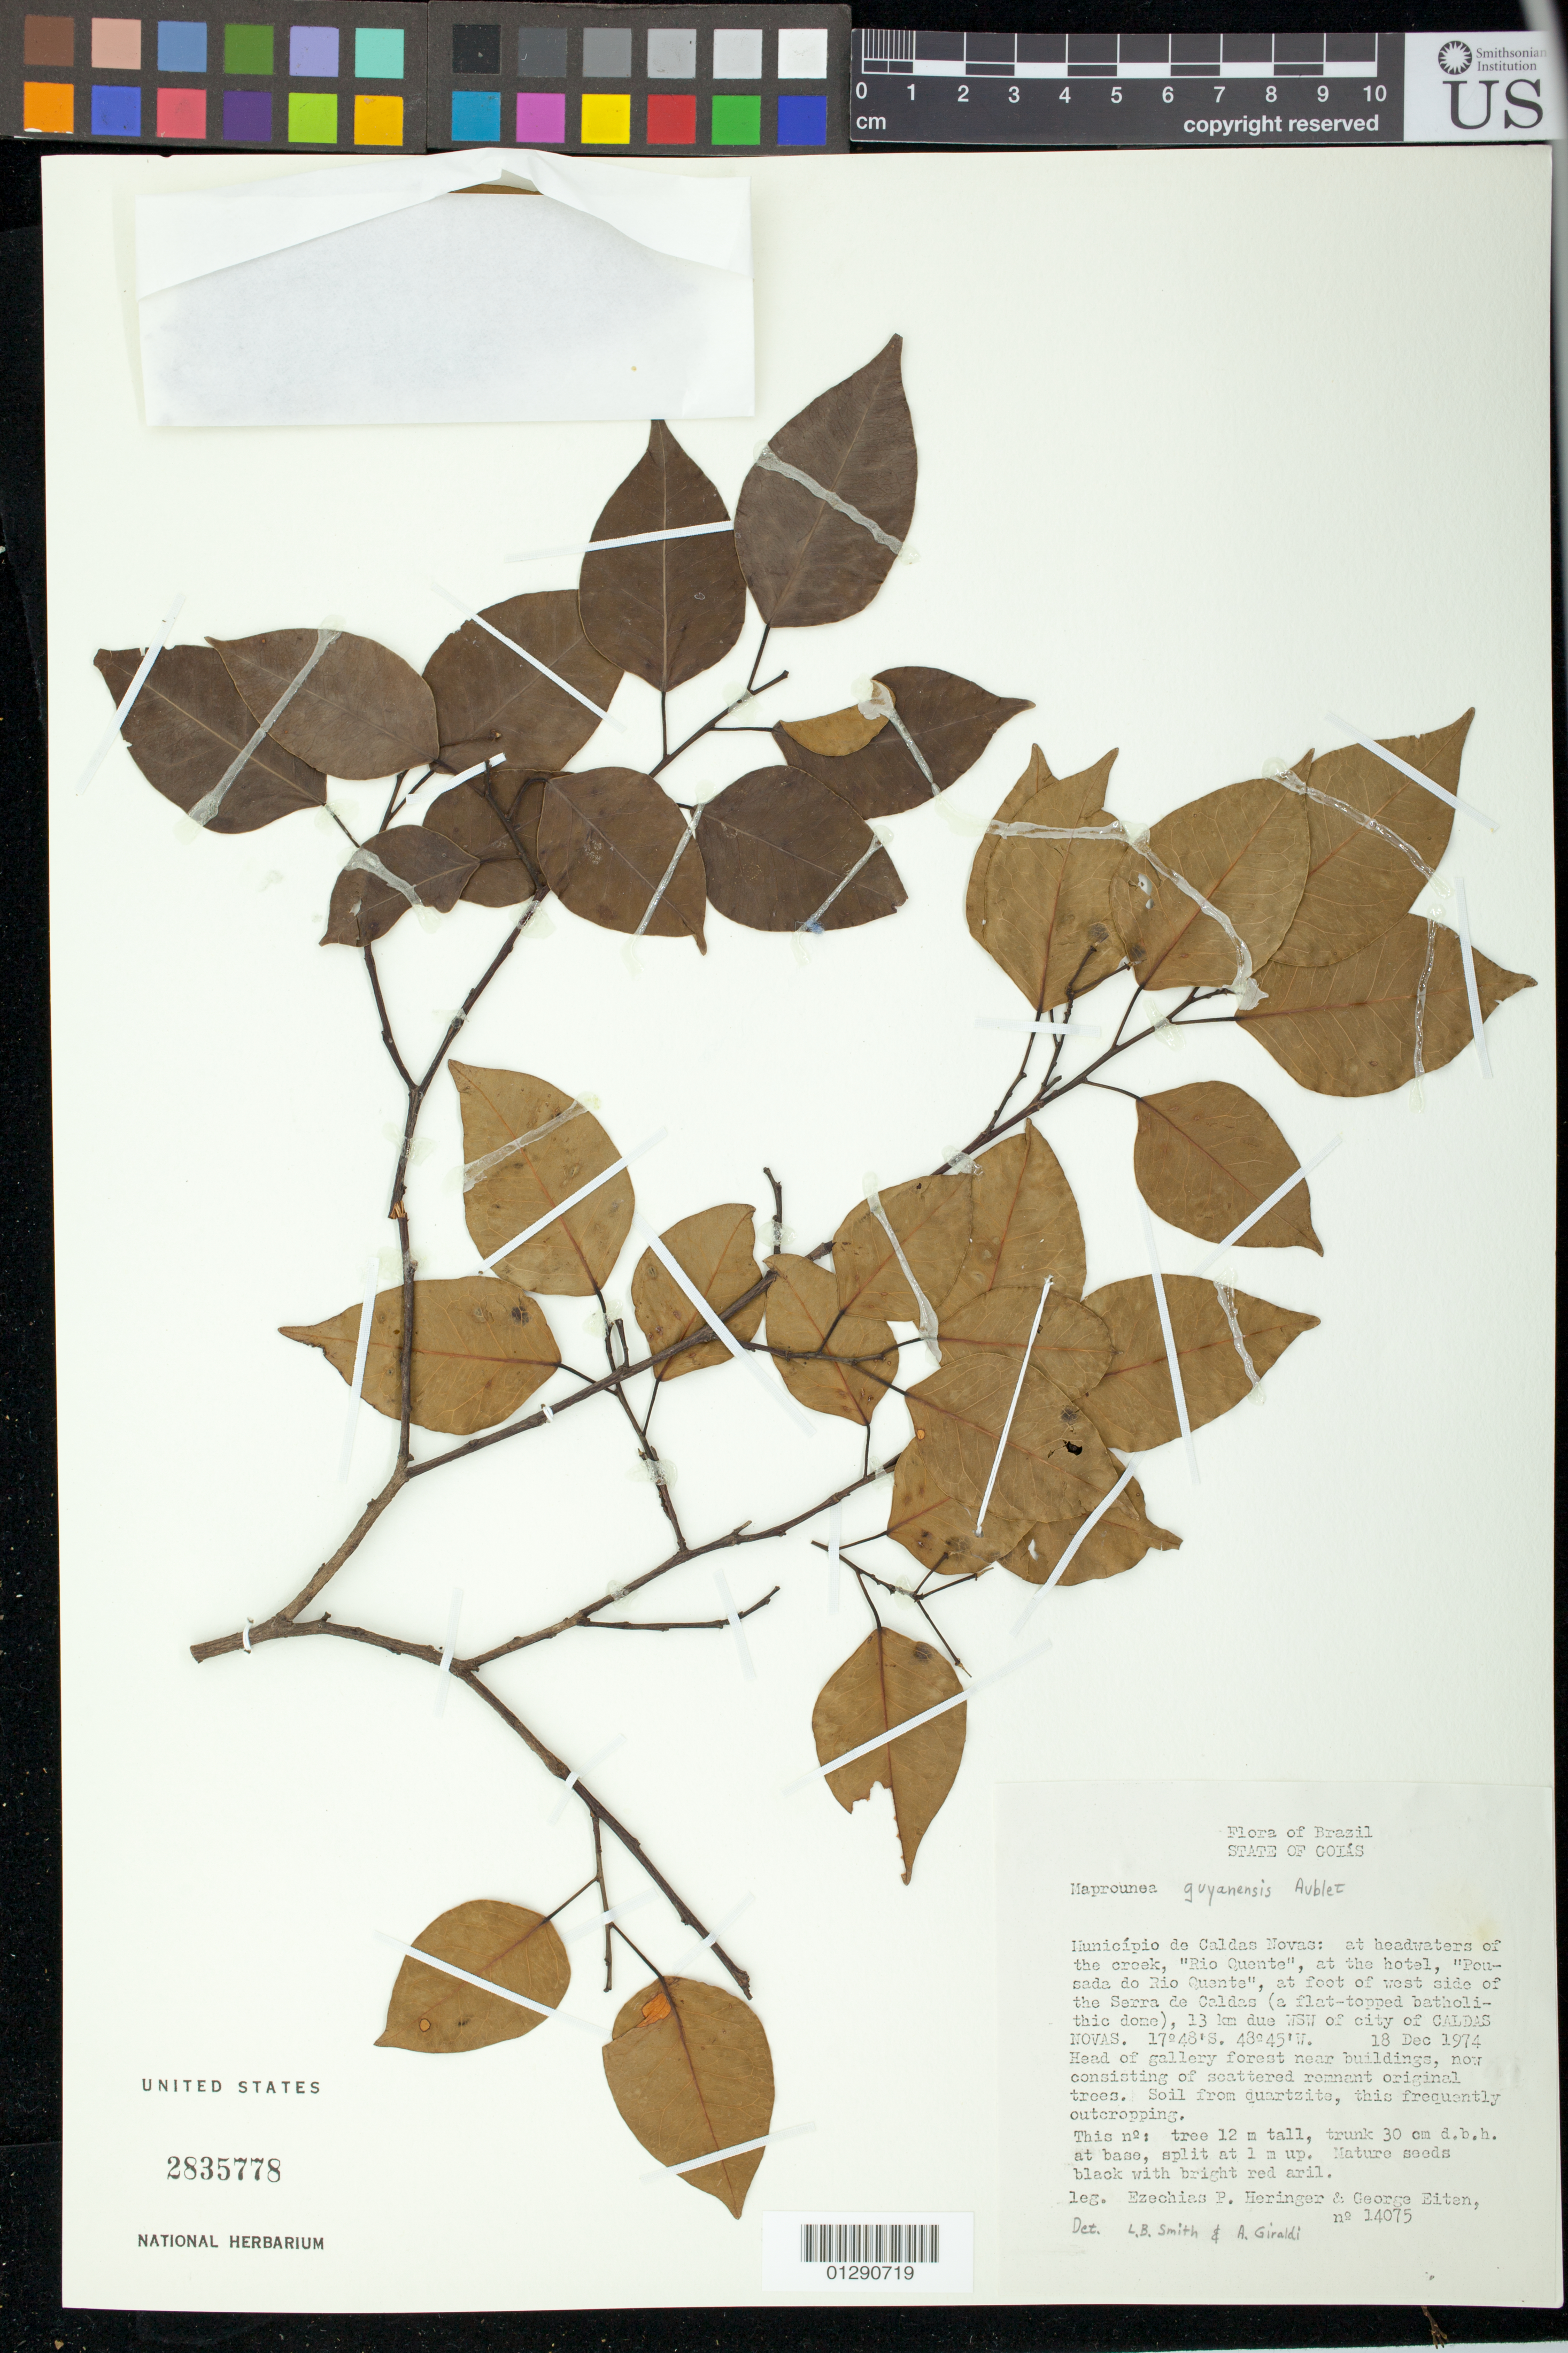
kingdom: Plantae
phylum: Tracheophyta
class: Magnoliopsida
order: Malpighiales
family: Euphorbiaceae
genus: Maprounea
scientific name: Maprounea guianensis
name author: Aubl.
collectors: E. P. Heringer & G. Eiten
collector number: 14075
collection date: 1974-12-18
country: Brazil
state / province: Goias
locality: Municipio de Caldas Novas: at headwaters of the creek, "Rio Quente", at the hotel, "Peusada do Rio Quente", at foot of west side of the Serra de Caldas, 13 km due WSW of city of Caldas Novas.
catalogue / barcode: US 2835778